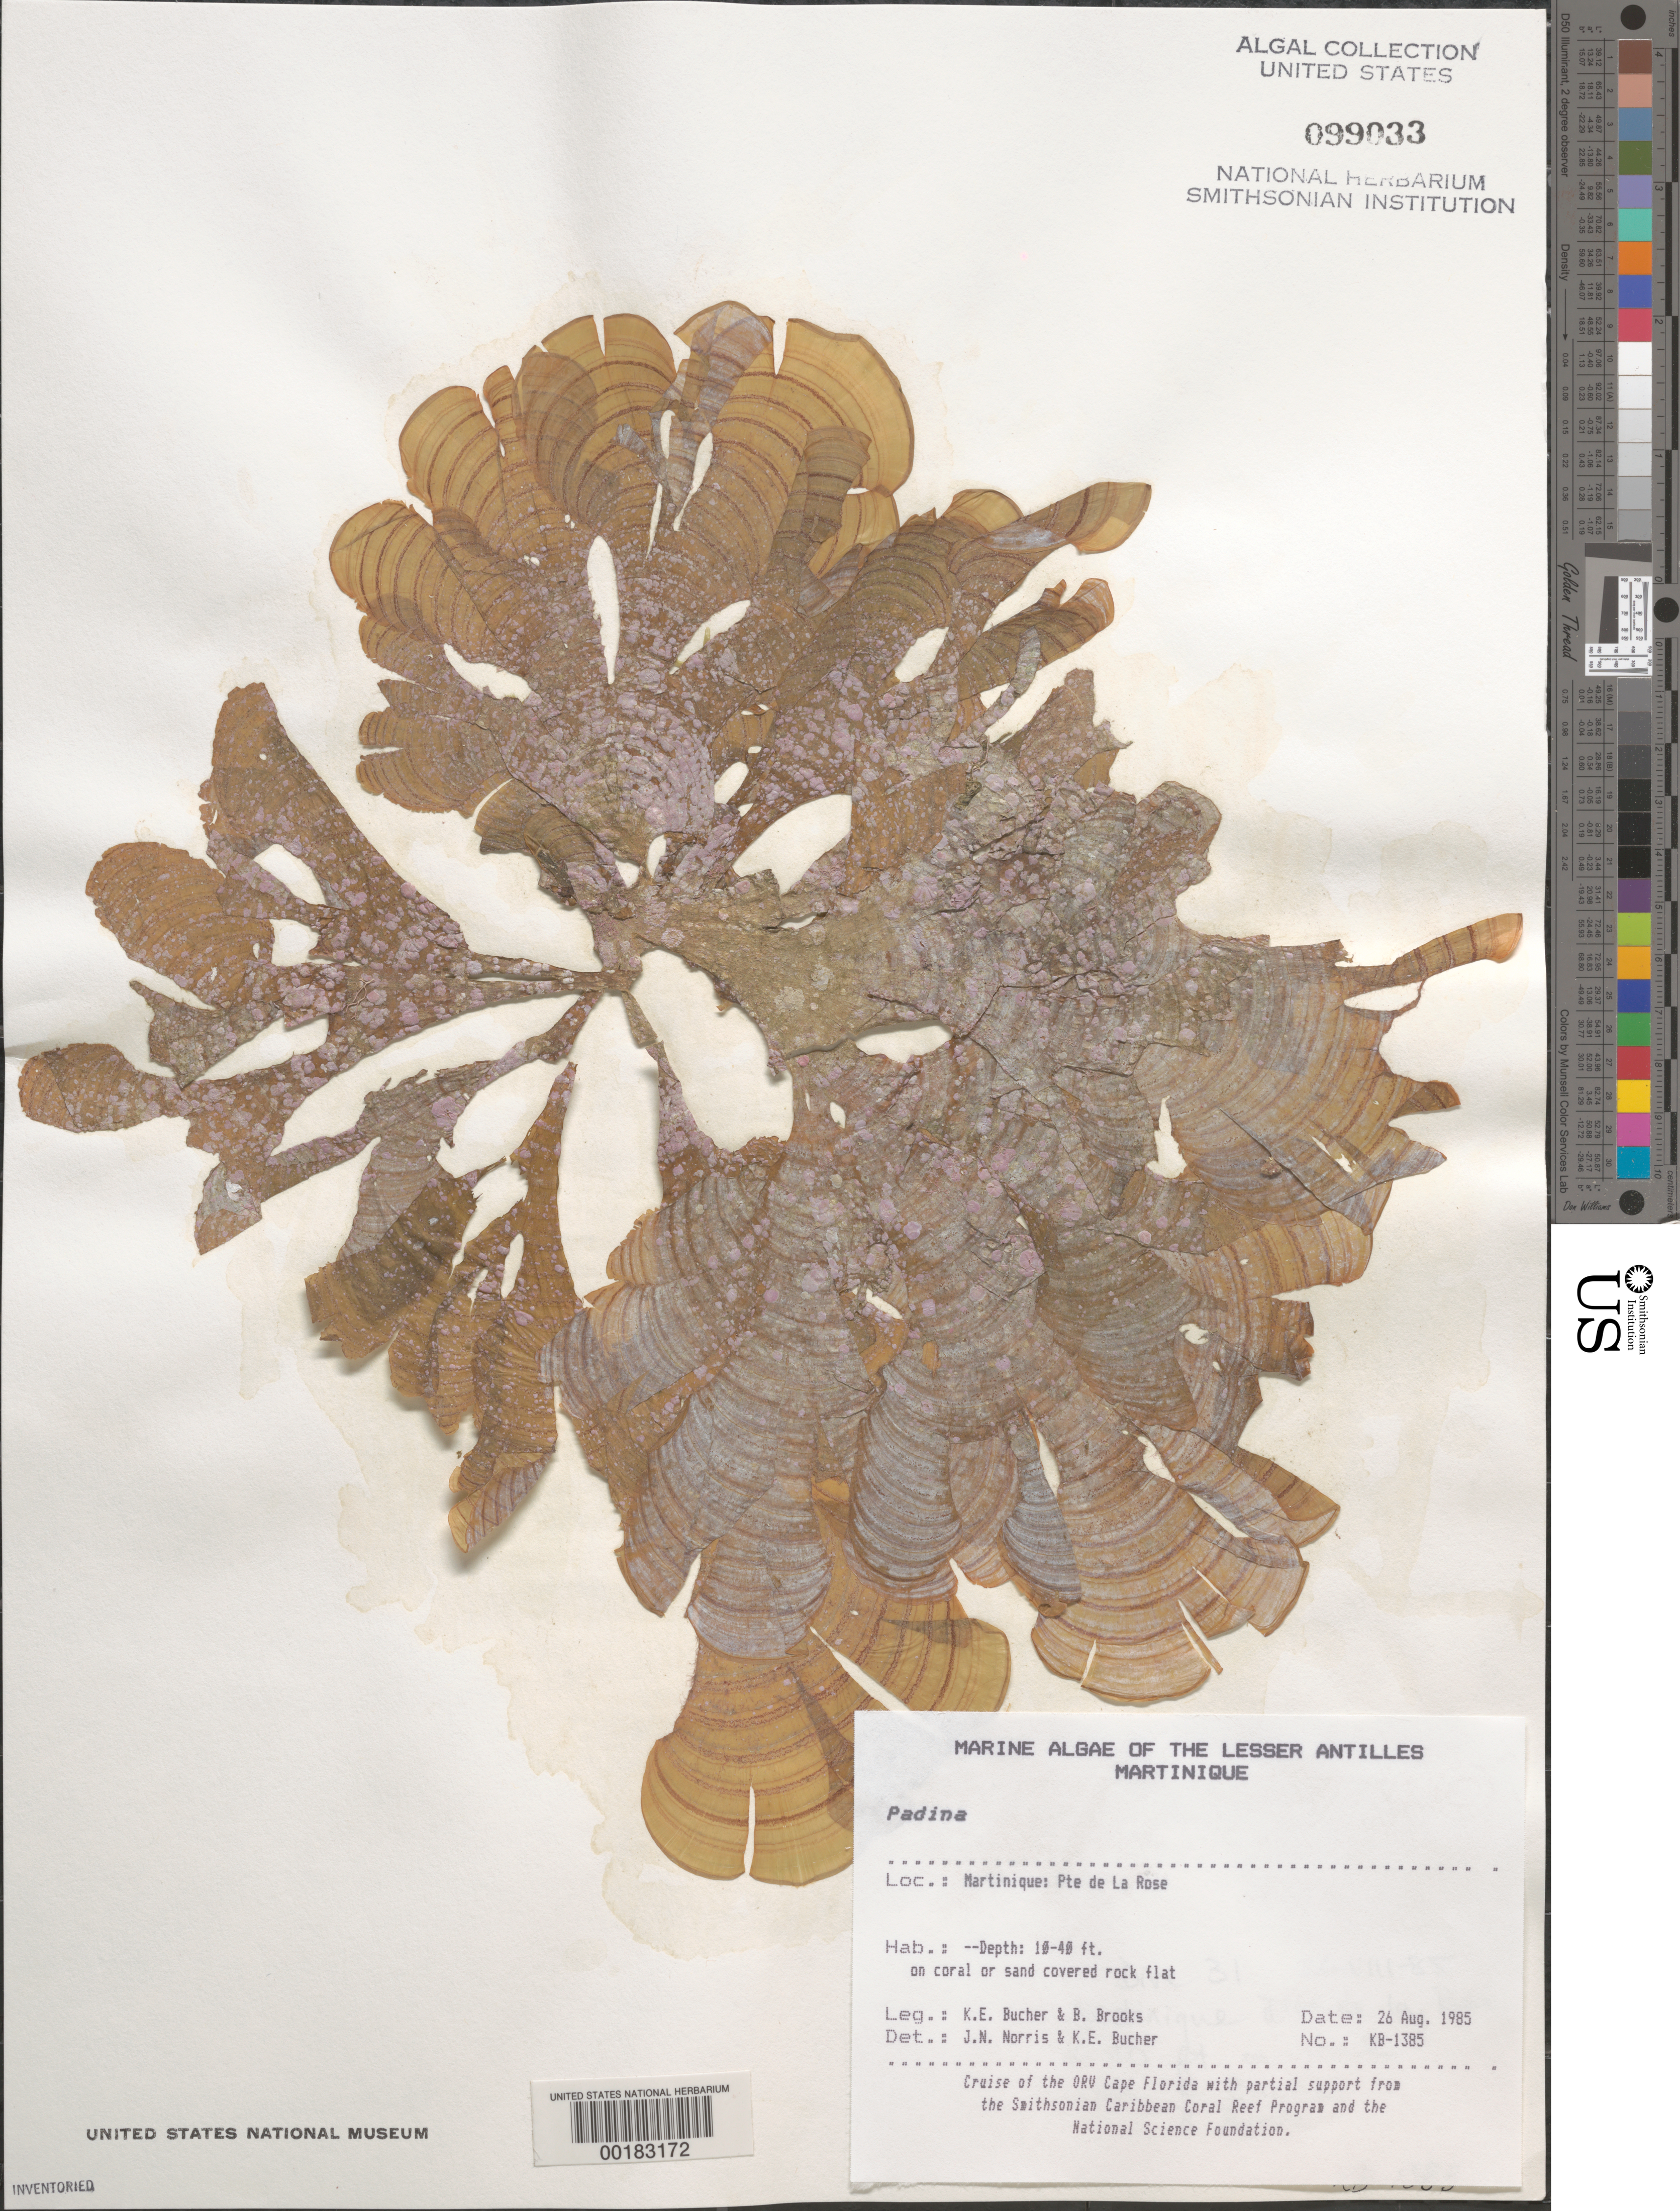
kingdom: Chromista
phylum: Ochrophyta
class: Phaeophyceae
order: Dictyotales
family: Dictyotaceae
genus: Padina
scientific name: Padina sp.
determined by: Norris, J. N.; Bucher, K. E.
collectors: K. E. Bucher & B. Brooks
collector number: Kb-1385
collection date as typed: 26 Aug 1985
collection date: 1985-08-26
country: Martinique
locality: Pointe de la Rose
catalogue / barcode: US 99033